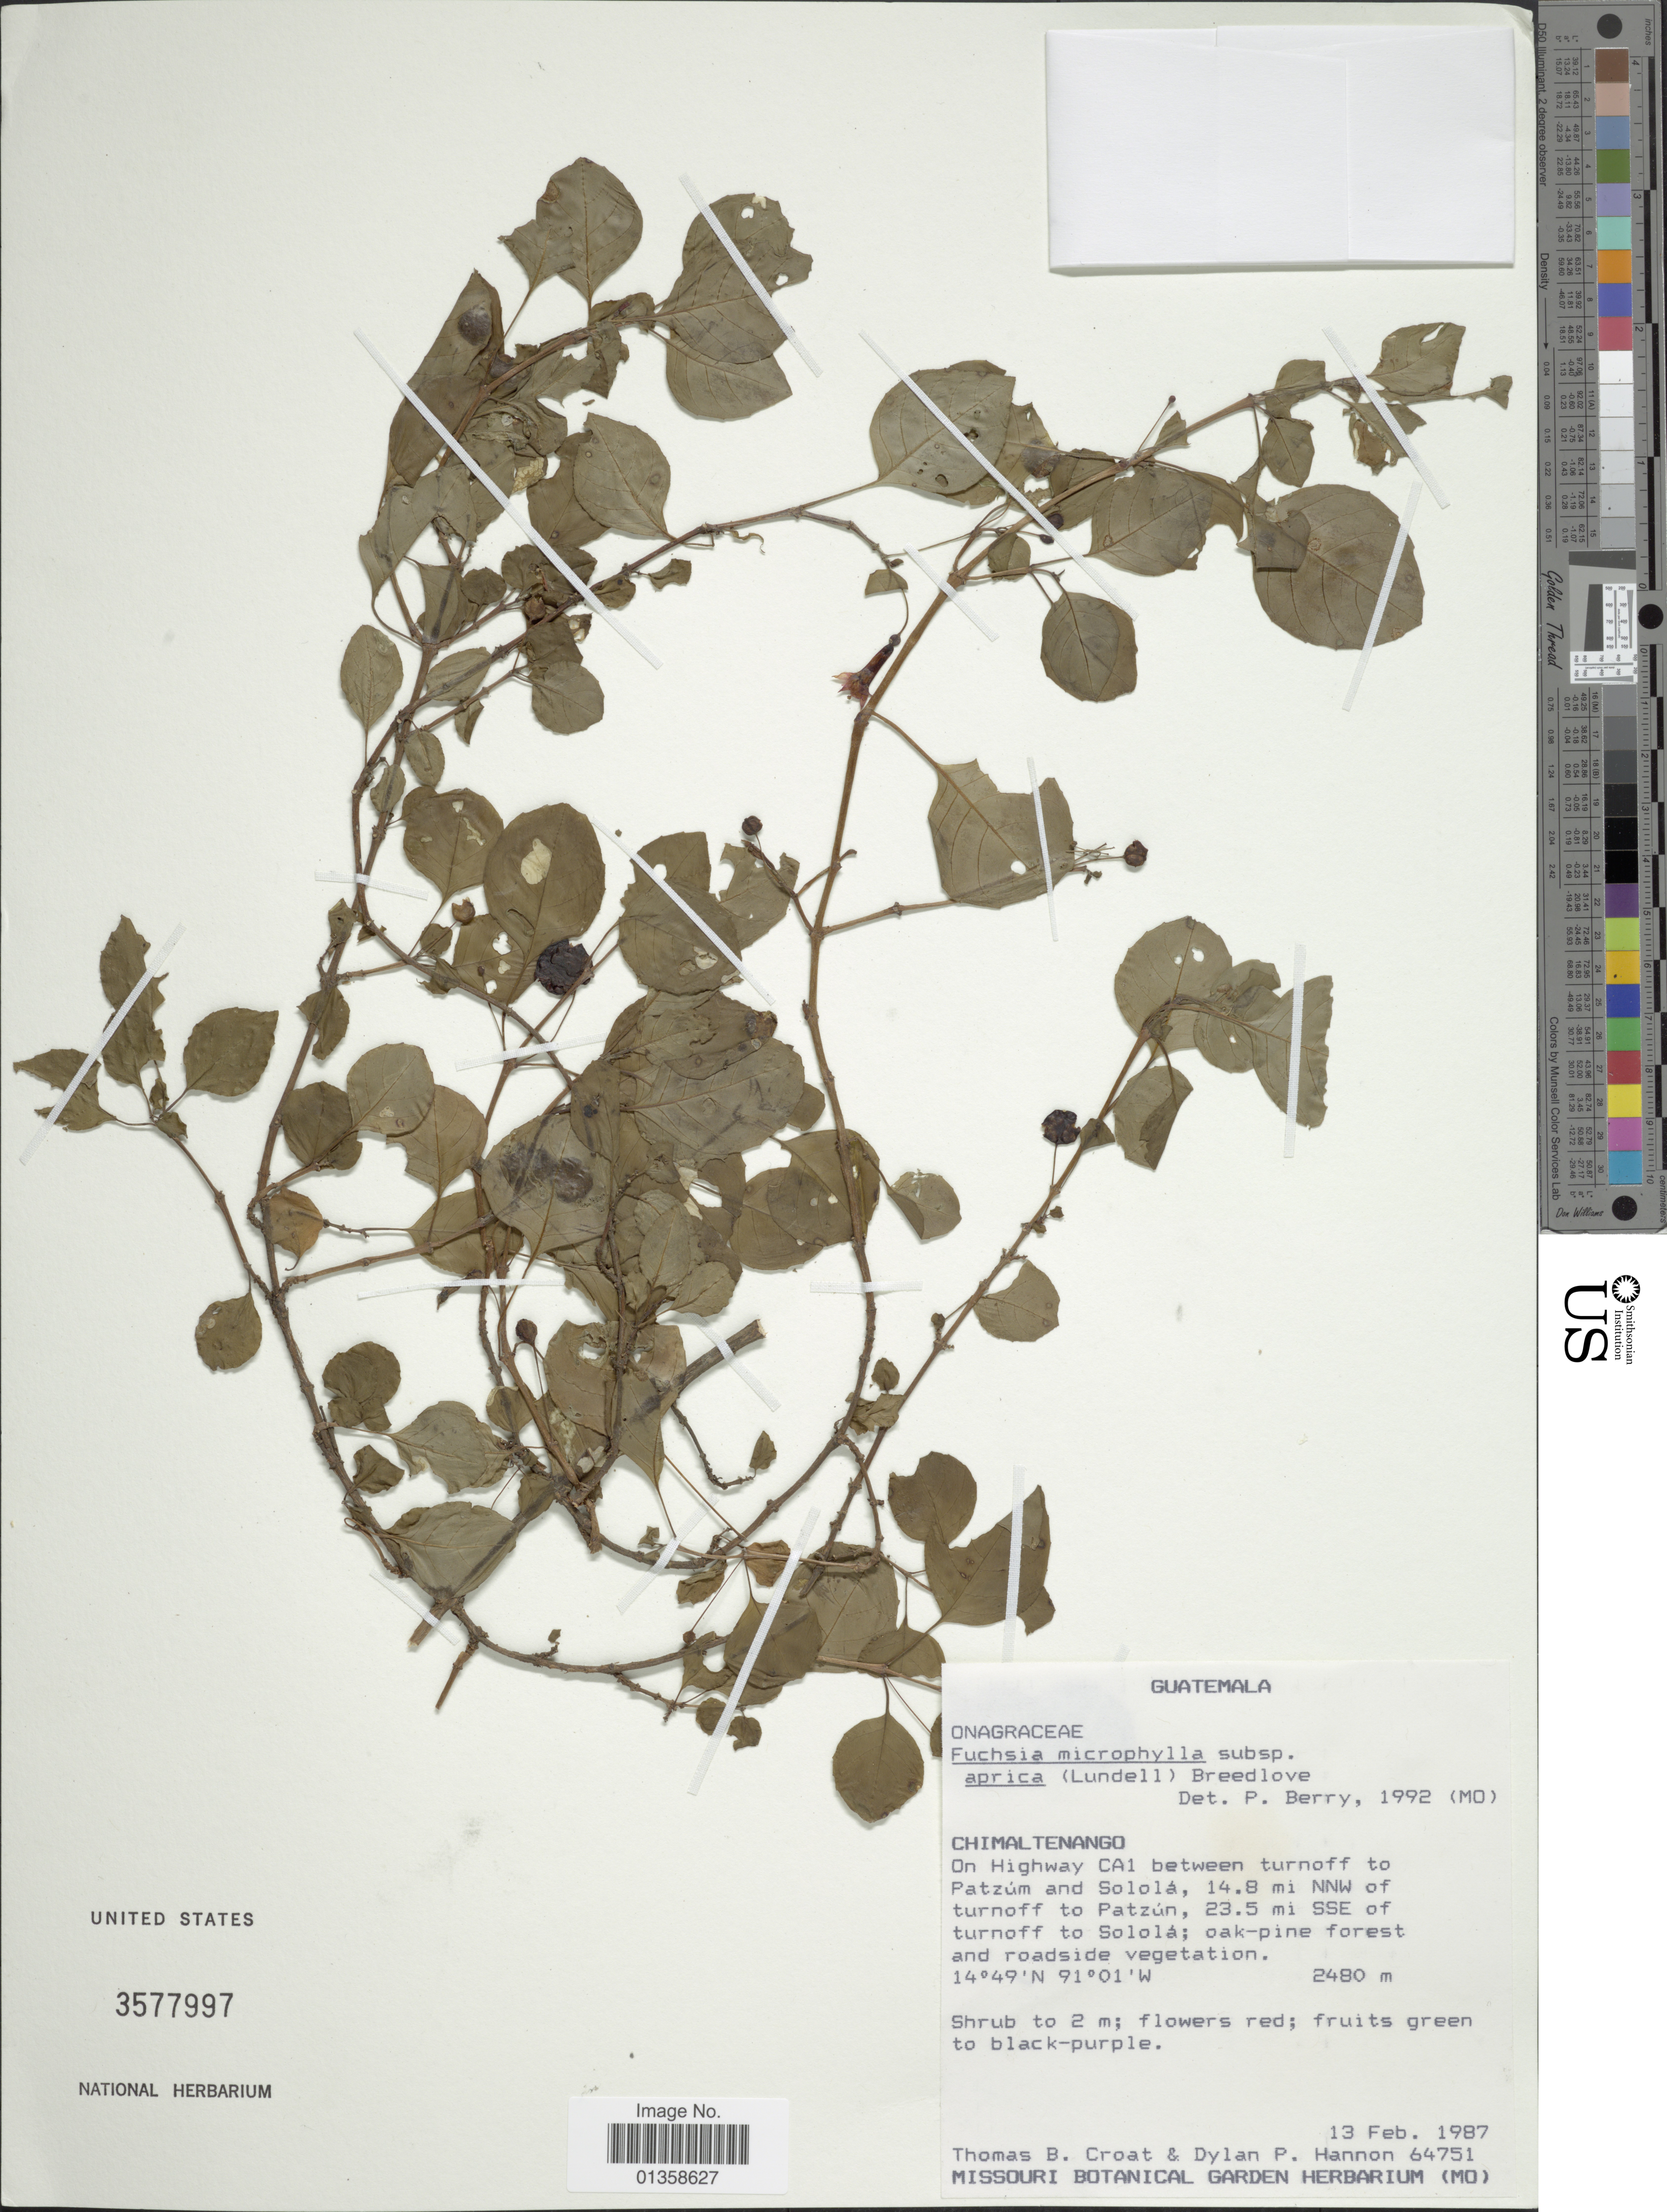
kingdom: Plantae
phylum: Tracheophyta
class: Magnoliopsida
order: Myrtales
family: Onagraceae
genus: Fuchsia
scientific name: Fuchsia microphylla subsp. aprica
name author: (Lundell) Breedlove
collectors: T. B. Croat & D. Hannon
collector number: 64751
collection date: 1987-02-13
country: Guatemala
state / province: Chimaltenango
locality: On Highway CA1 between turnoff to Patzúm and Sololá, 14.8 mi NNW of turnoff to Patzún, 23.5 mi SSE of turnoff to Sololá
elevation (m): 2480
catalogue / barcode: US 3577997